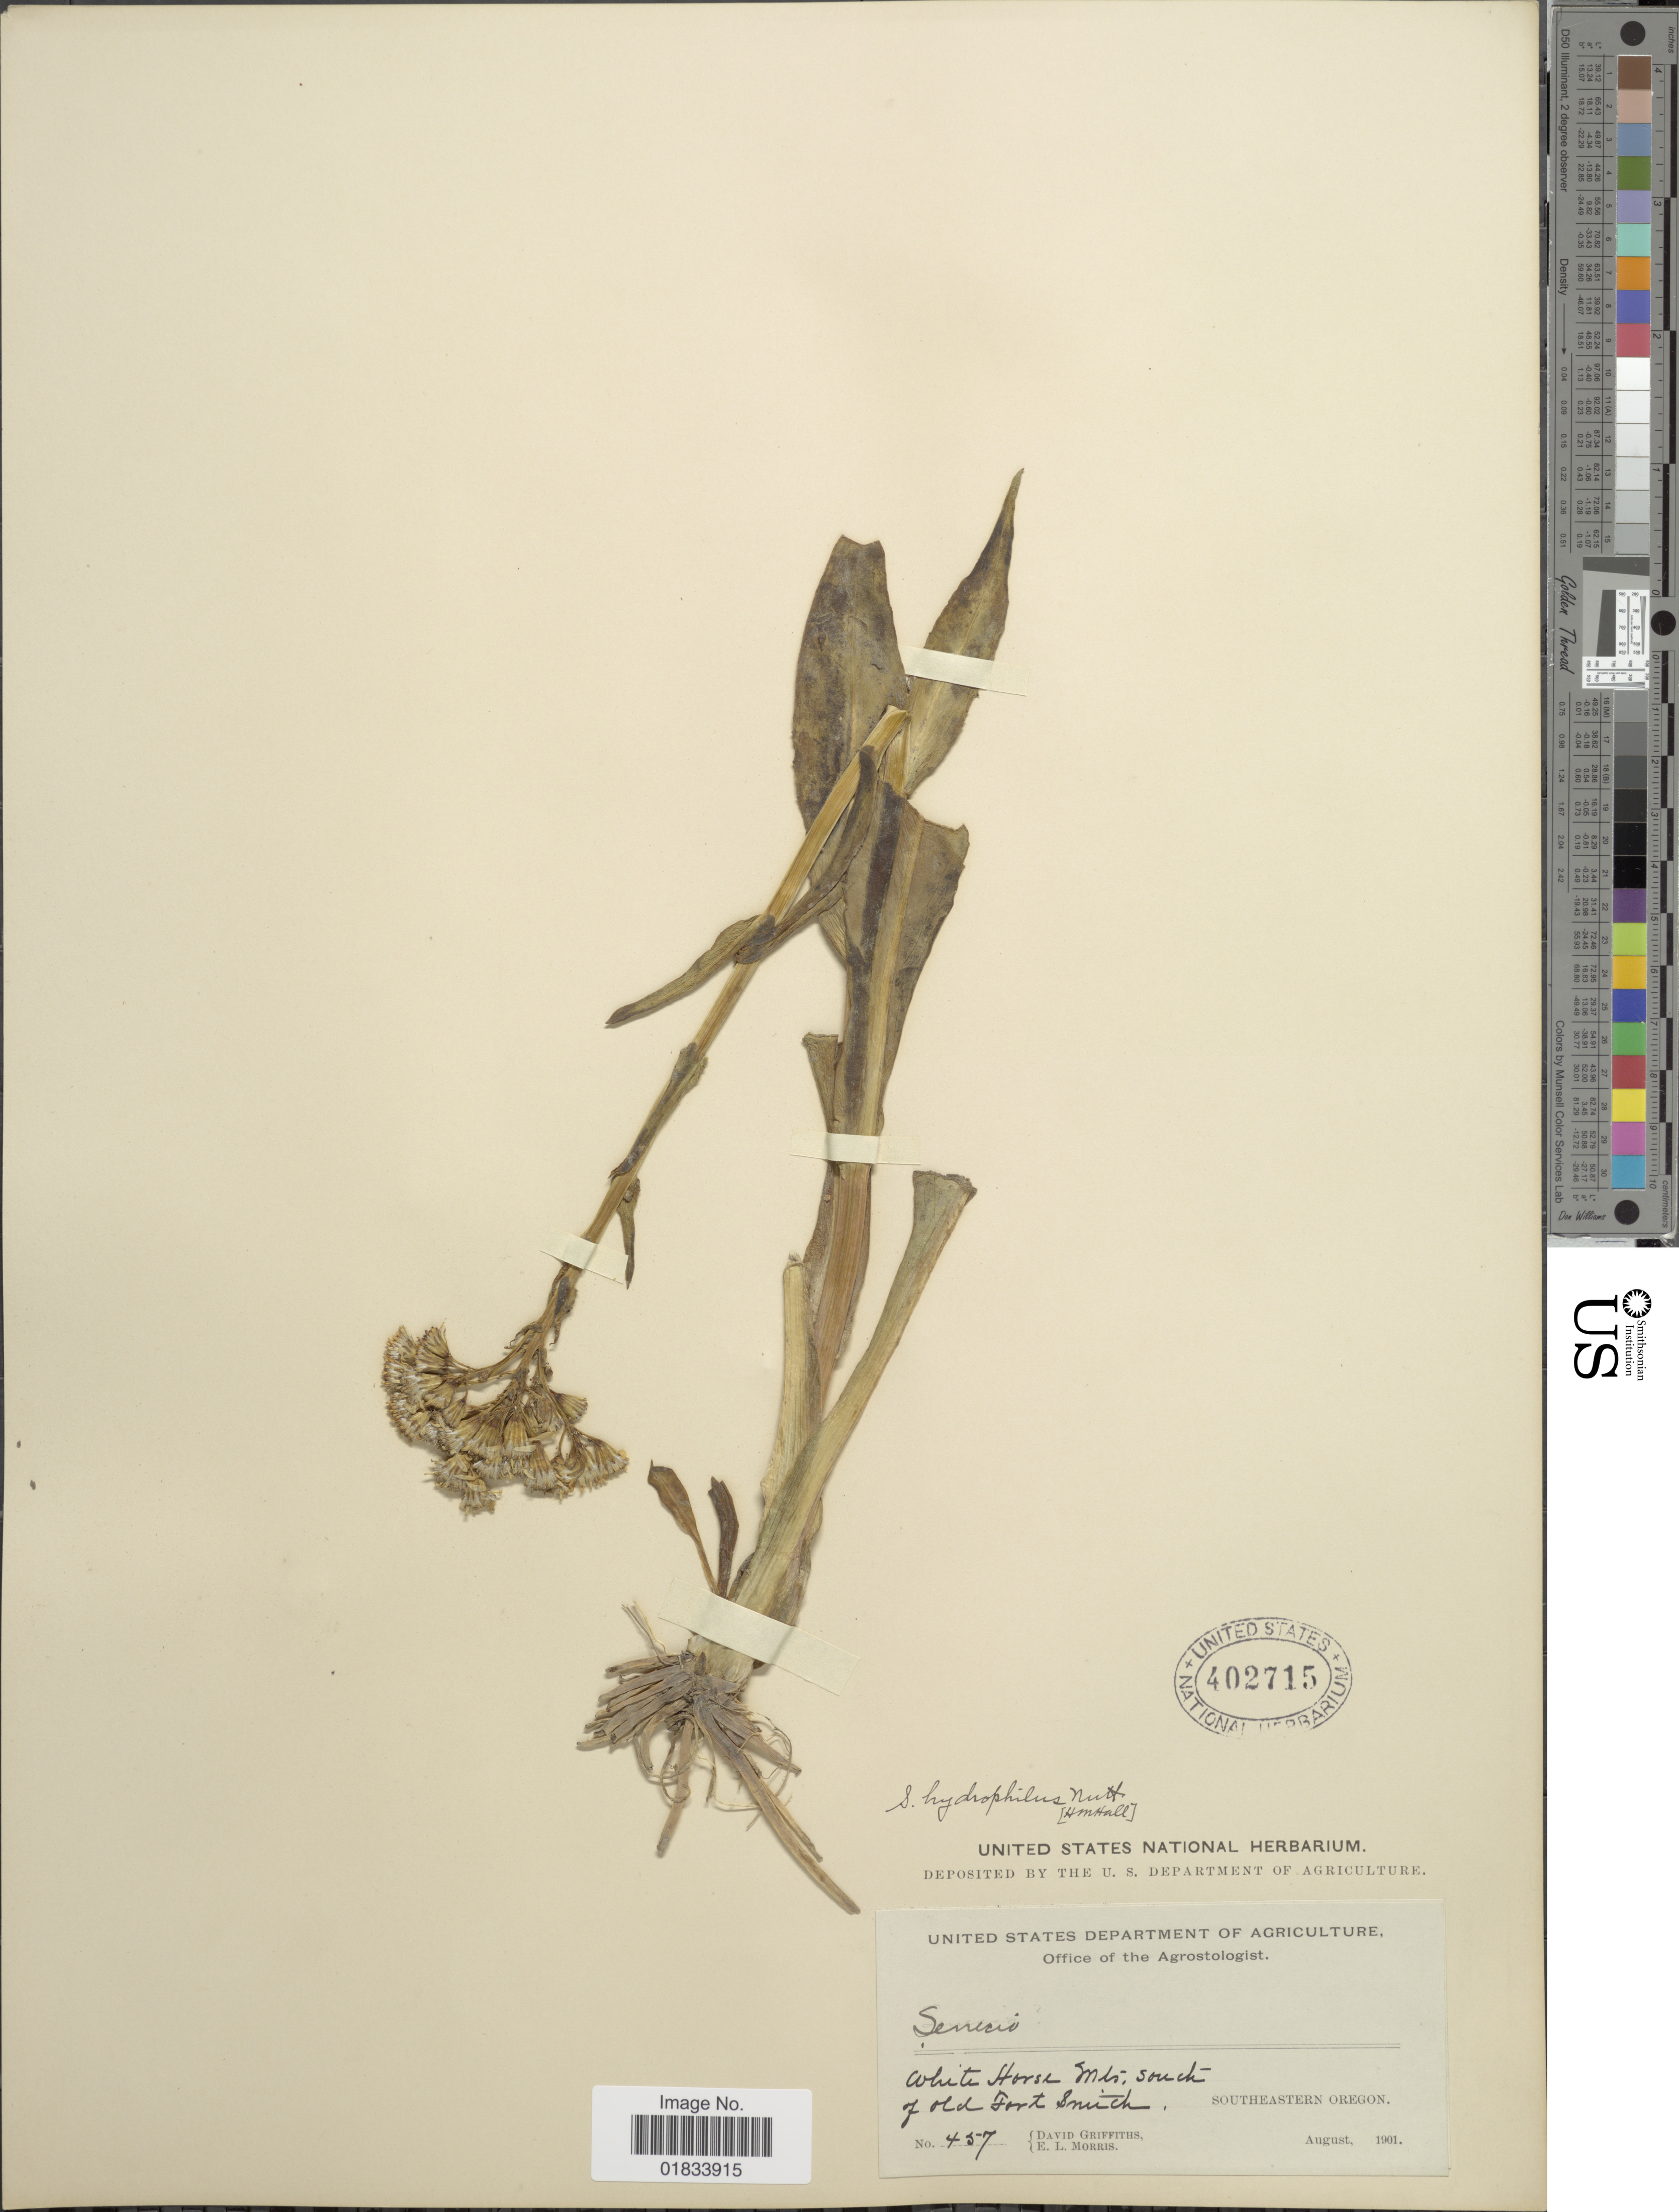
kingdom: Plantae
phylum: Tracheophyta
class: Magnoliopsida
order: Asterales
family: Asteraceae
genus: Senecio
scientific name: Senecio hydrophilus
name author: Nutt.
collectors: D. Griffiths & E. Morris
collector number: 457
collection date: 1901-08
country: United States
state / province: Oregon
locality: White Horse Mts., South of old Fort Smith, Southeastern Oregon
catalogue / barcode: US 402715